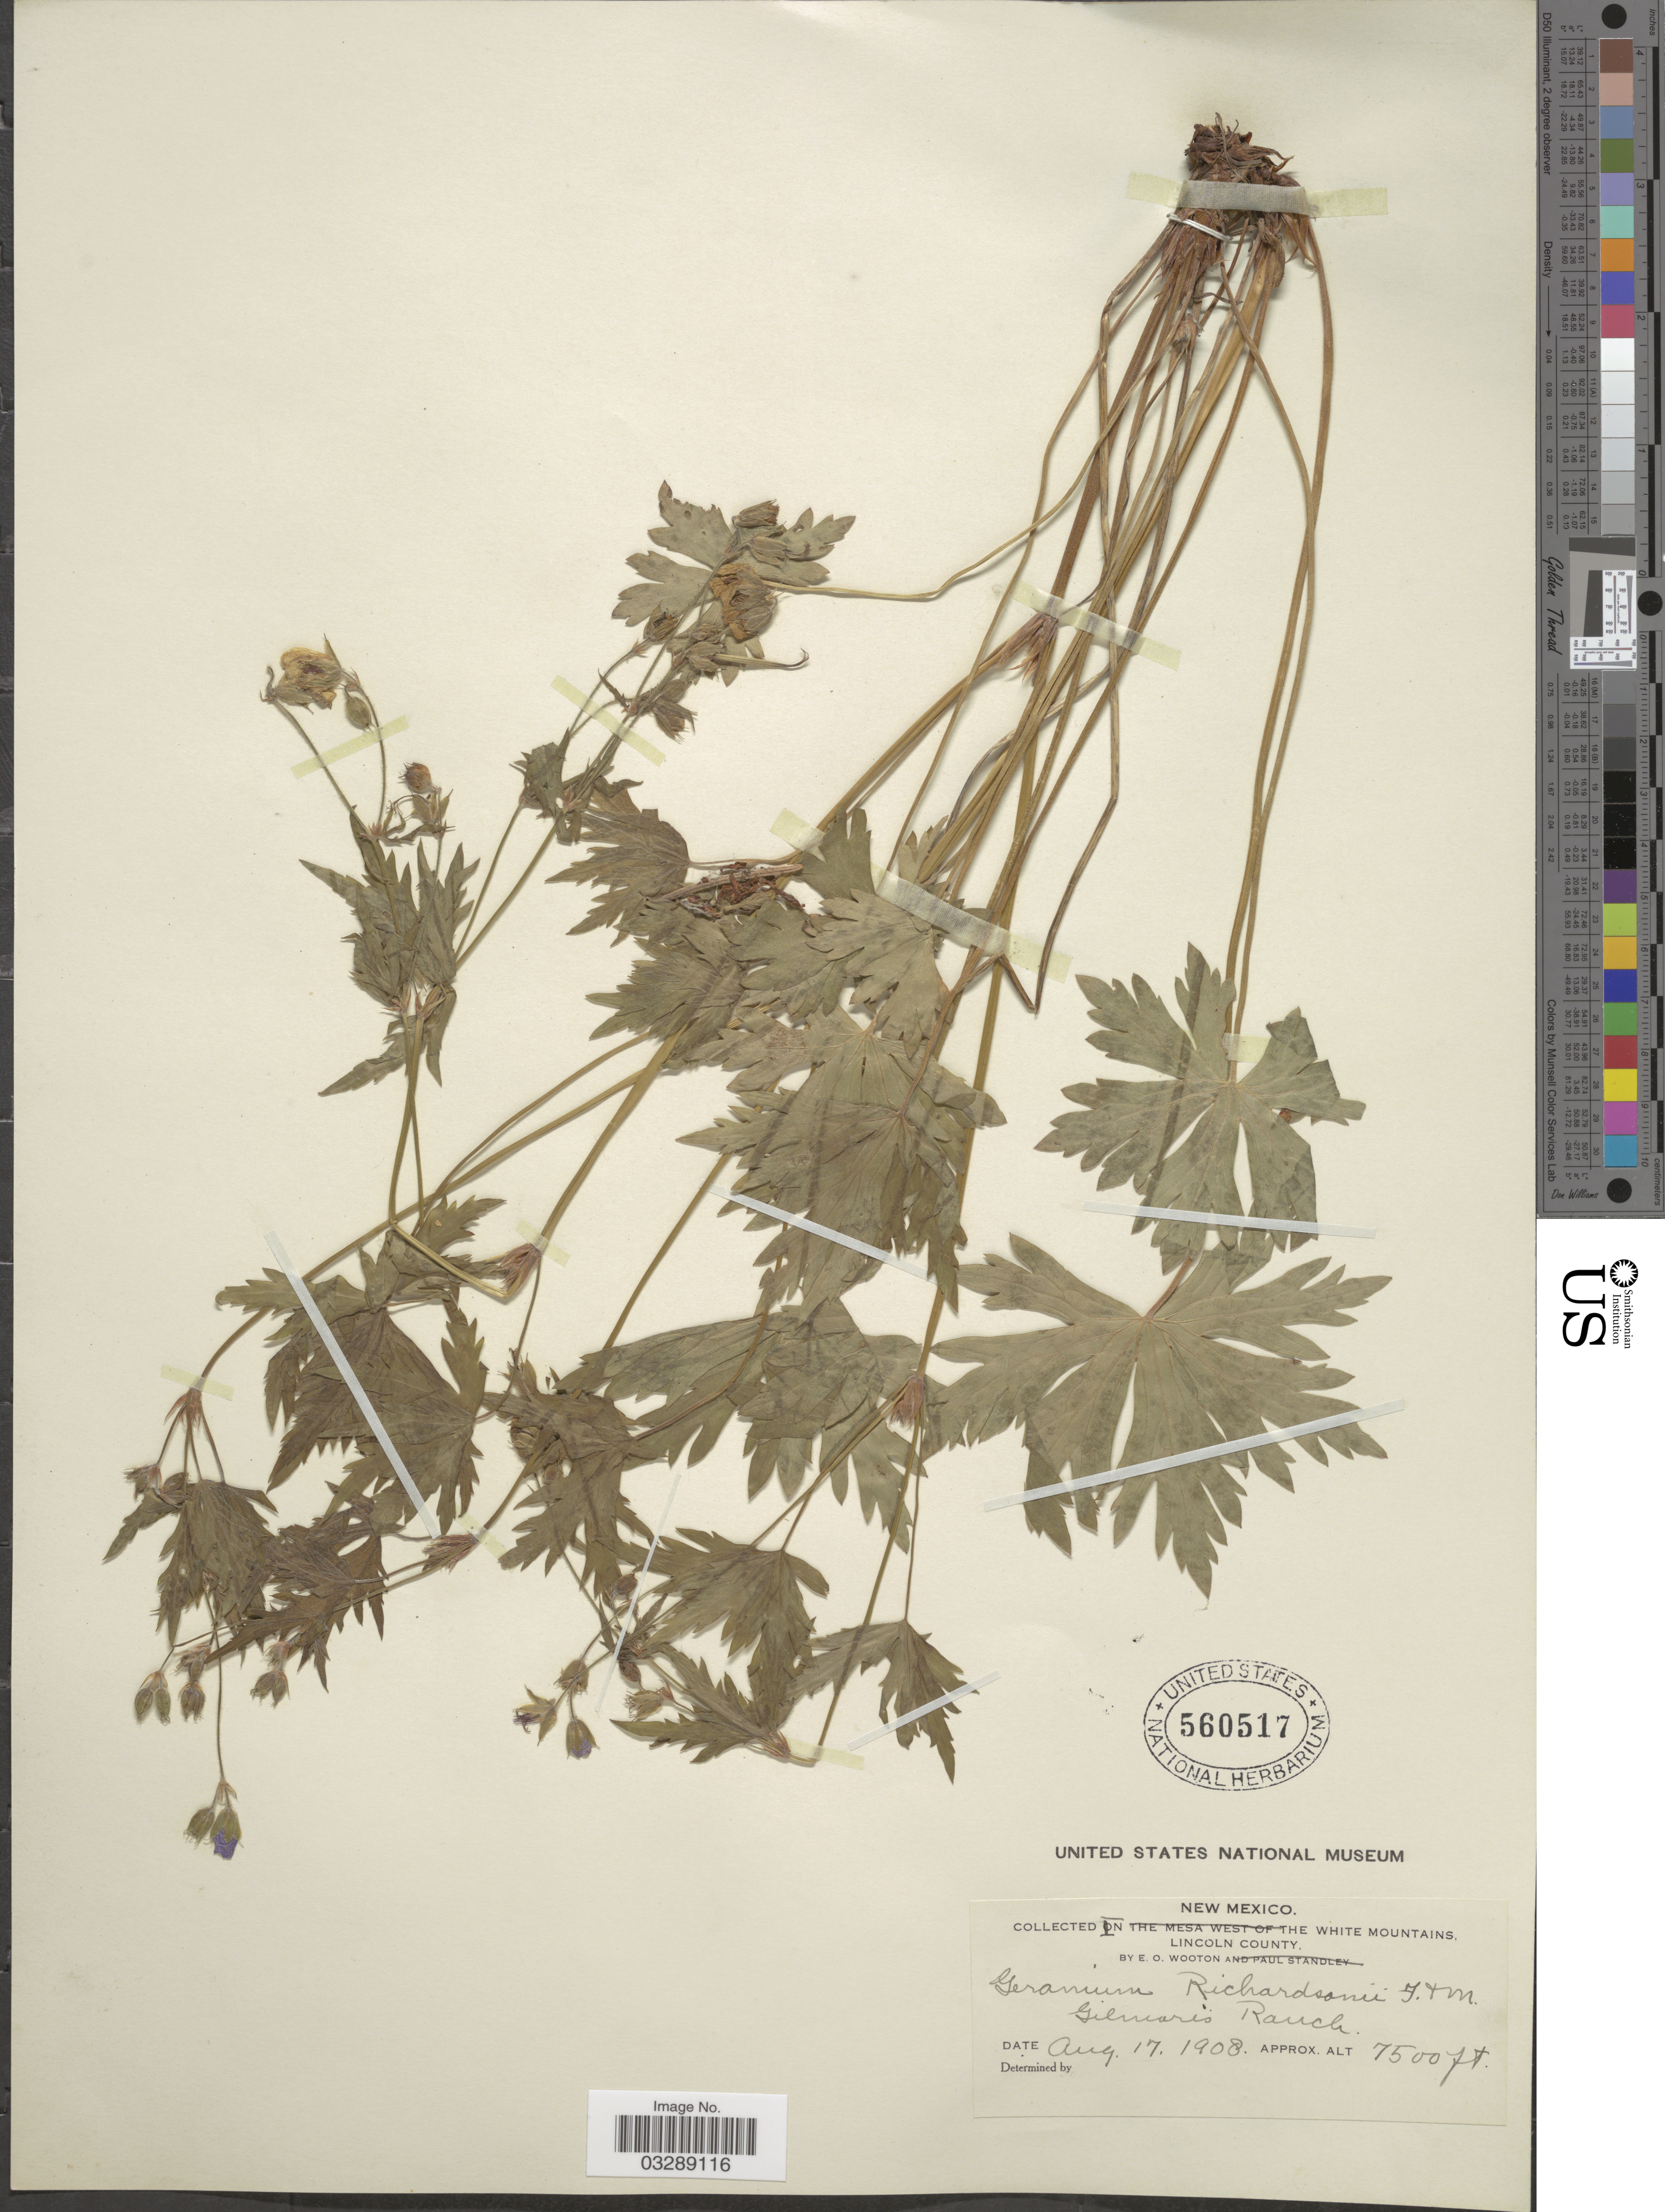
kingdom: Plantae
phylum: Tracheophyta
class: Magnoliopsida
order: Geraniales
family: Geraniaceae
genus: Geranium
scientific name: Geranium richardsonii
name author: Fisch. & Trautv.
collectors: E. O. Wooton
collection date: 1908-08-17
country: United States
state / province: New Mexico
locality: The White Mountains, Lincoln County. Gilmore's Ranch.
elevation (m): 2286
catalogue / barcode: US 560517